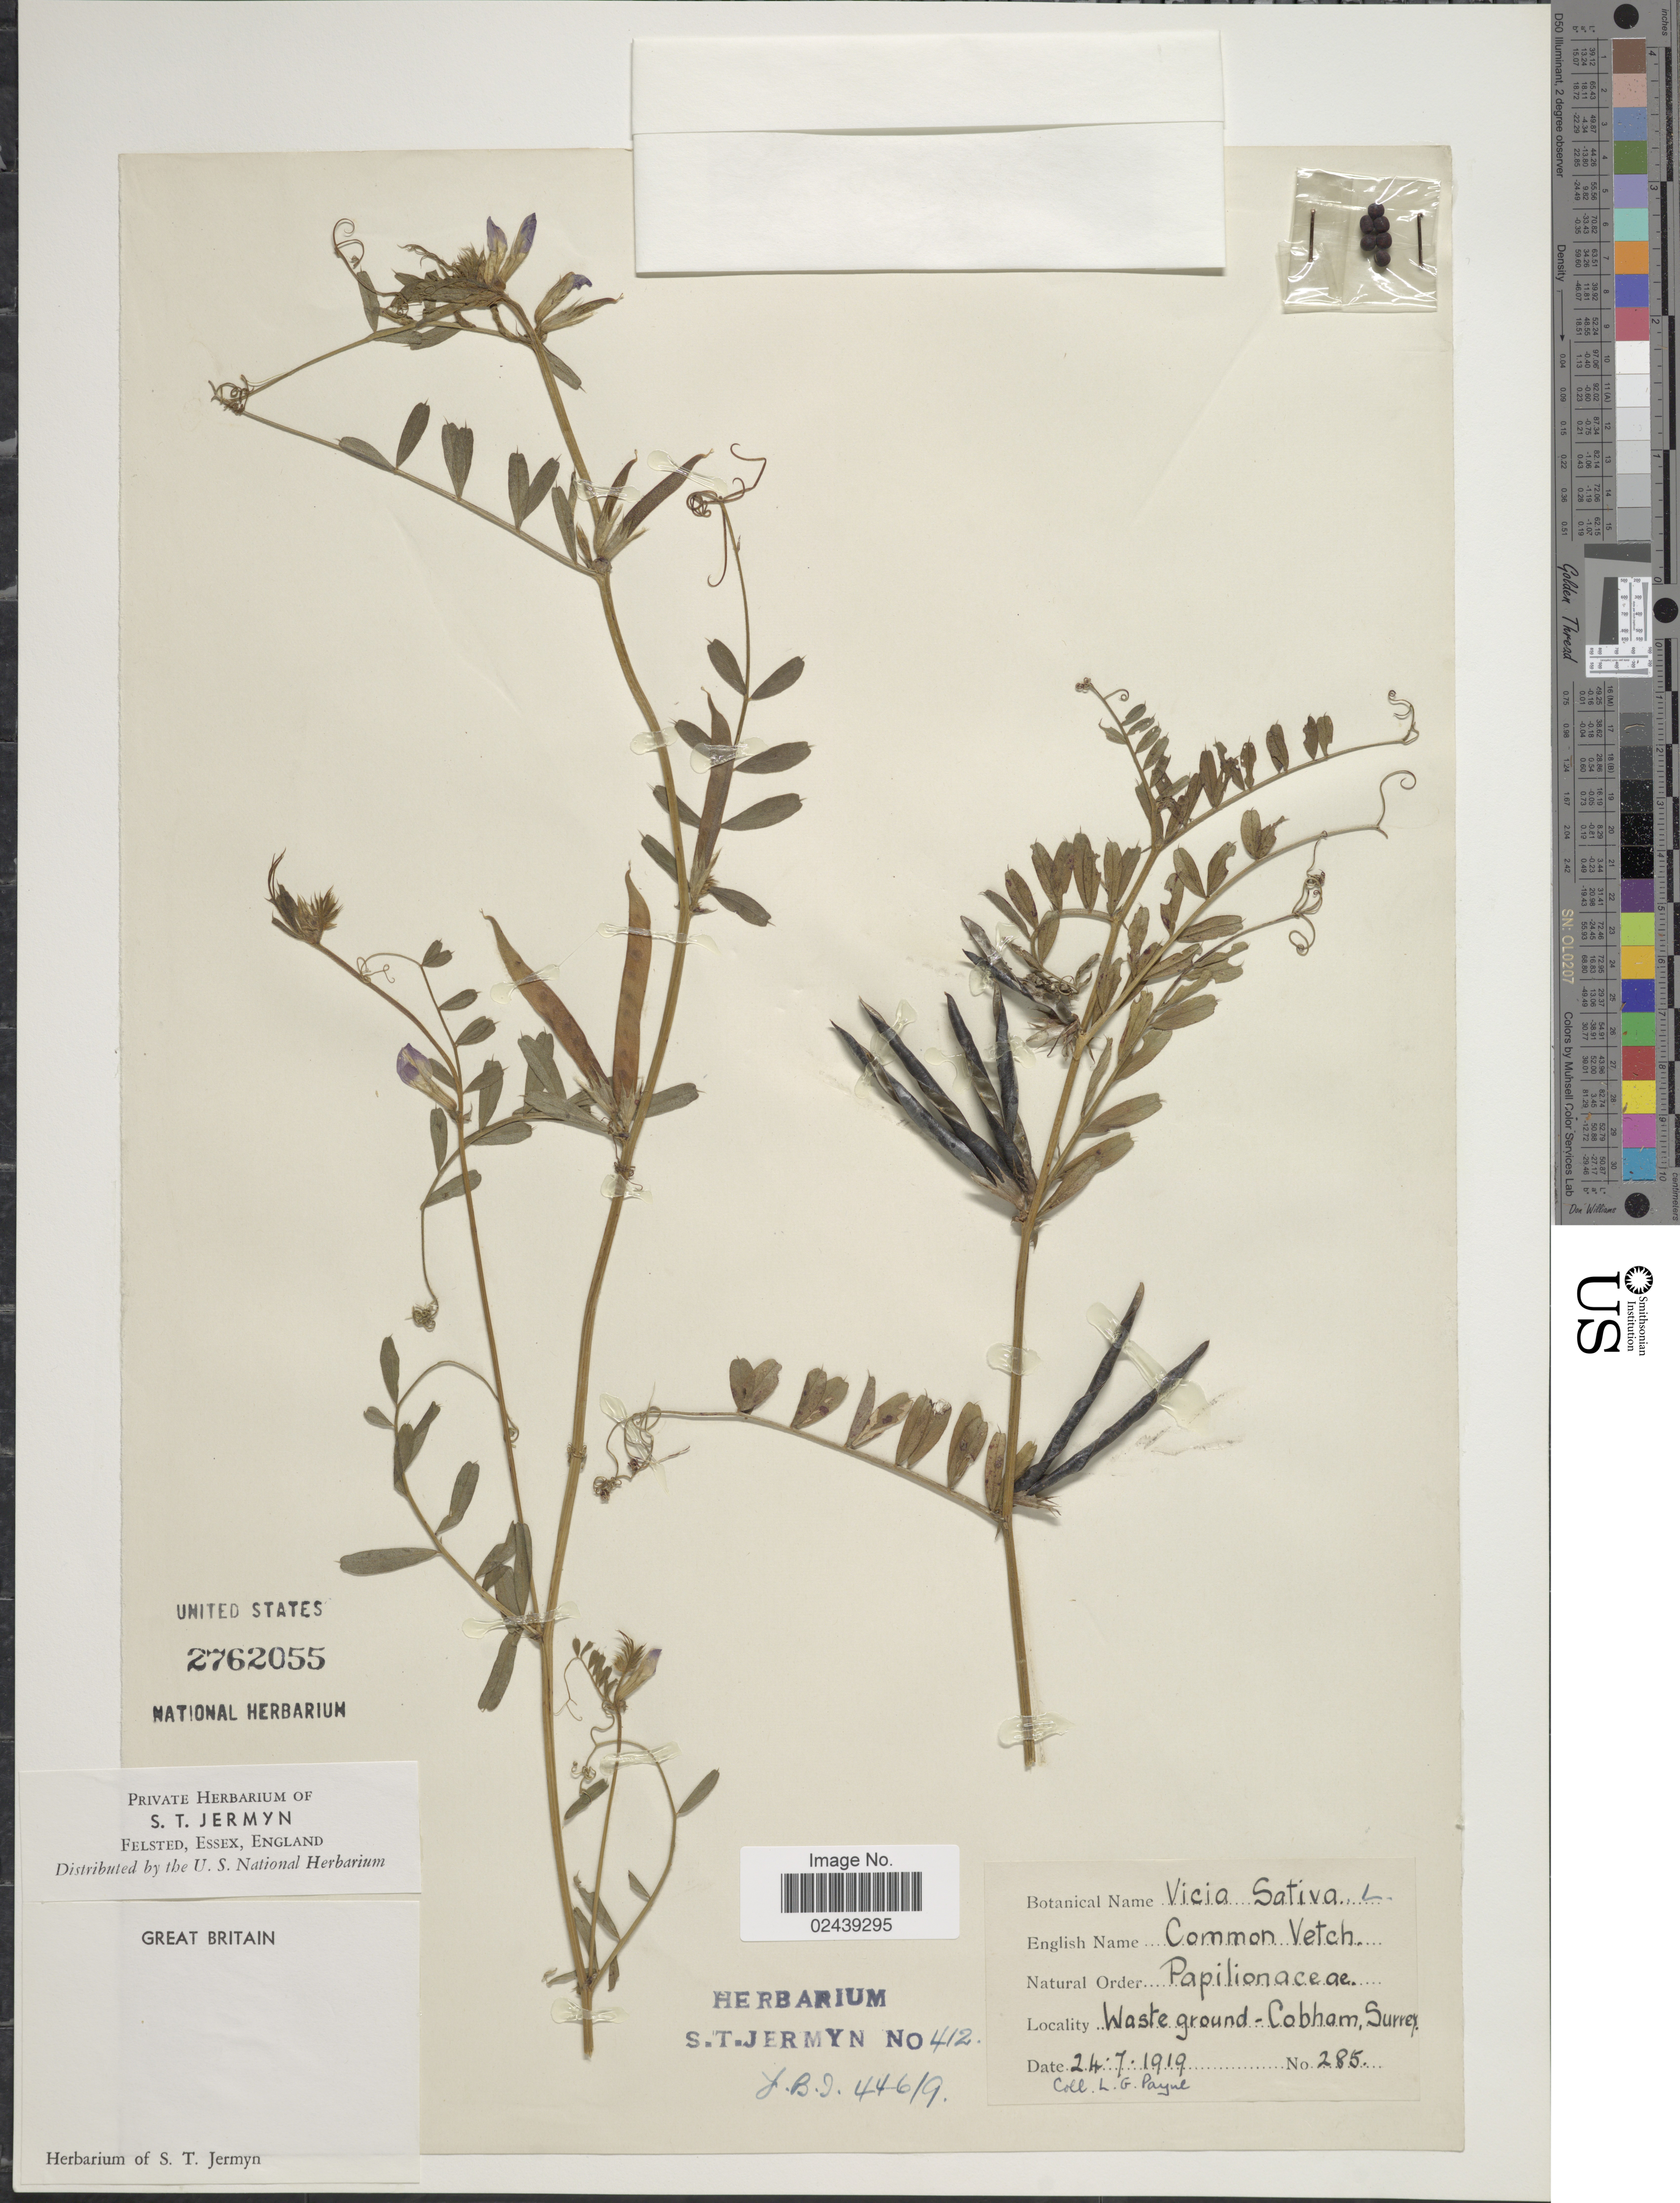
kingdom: Plantae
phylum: Tracheophyta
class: Magnoliopsida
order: Fabales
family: Fabaceae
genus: Vicia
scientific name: Vicia sativa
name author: L.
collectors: L. Payne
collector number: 285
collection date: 1919-07-24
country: United Kingdom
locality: Great Britain. Waste ground - Cobham, Surrey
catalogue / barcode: US 2762055